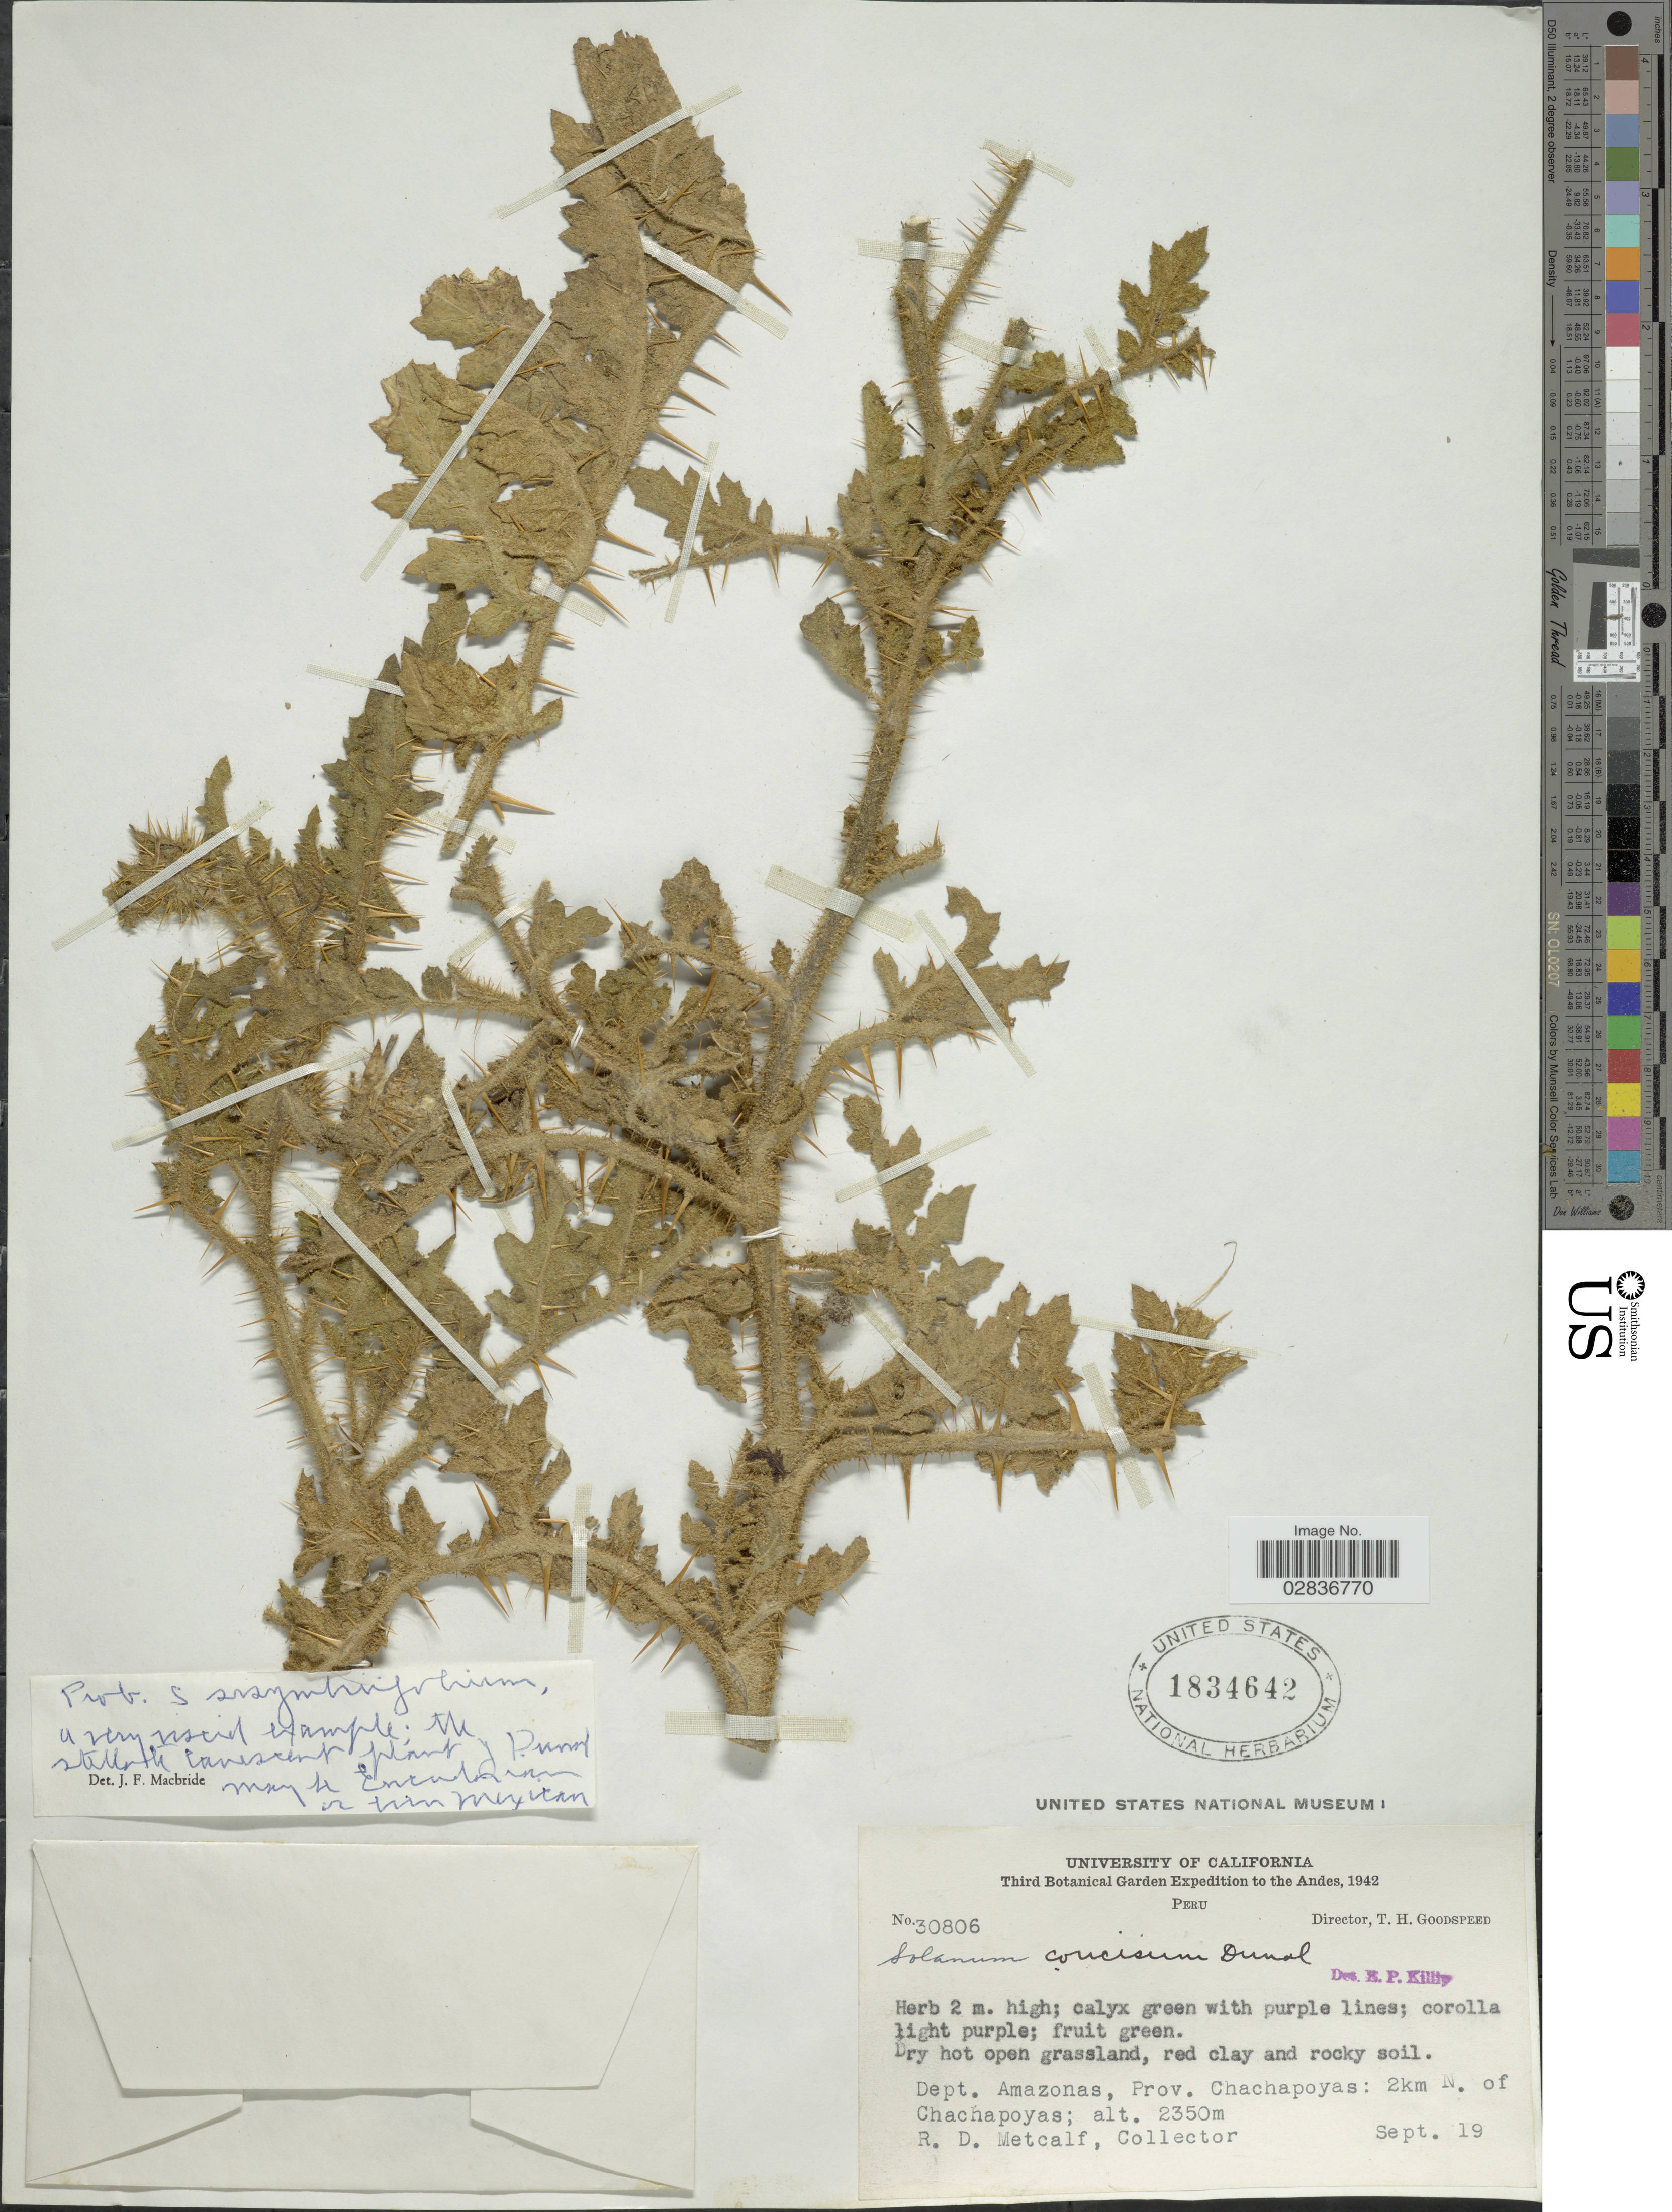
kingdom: Plantae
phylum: Tracheophyta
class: Magnoliopsida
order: Solanales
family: Solanaceae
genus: Solanum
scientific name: Solanum sisymbriifolium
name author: Lam.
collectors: R. D. Metcalf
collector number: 30806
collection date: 1942-09-19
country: Peru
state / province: Amazonas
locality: Andes. Dept. Amazonas, Prov. Chachapoyas; 2km N. of Chachapoyas.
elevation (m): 2350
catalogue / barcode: US 1834642